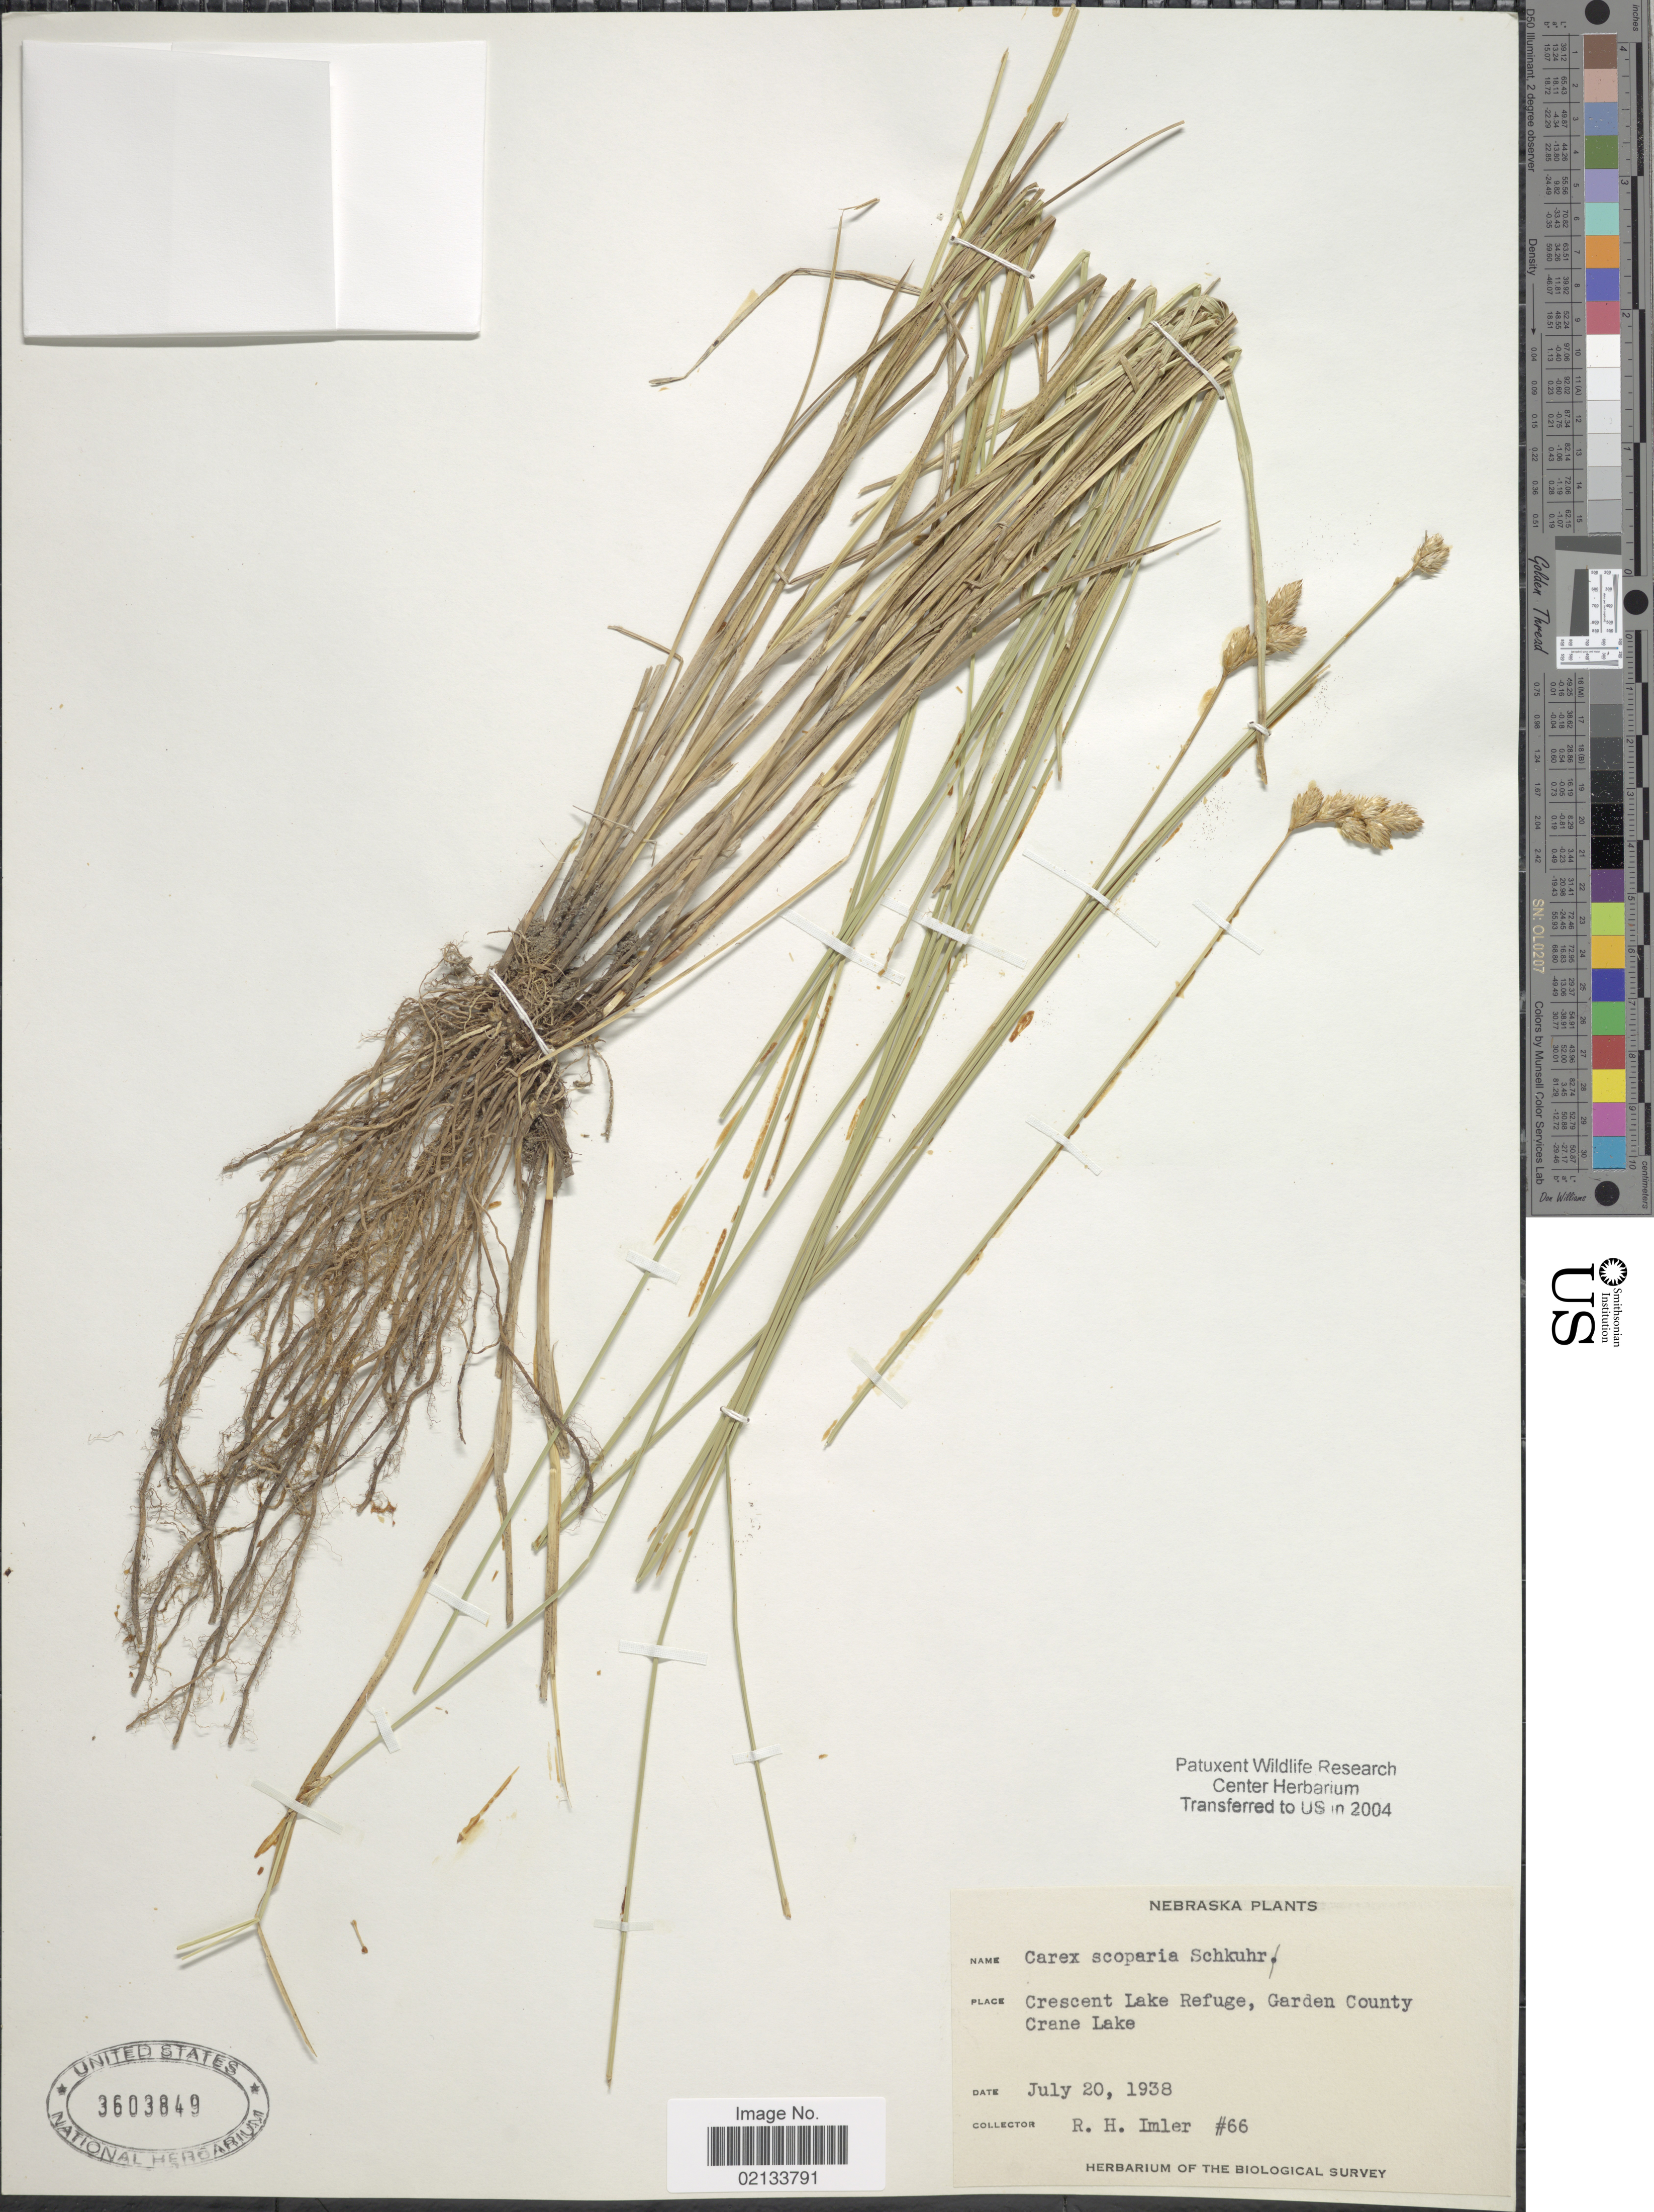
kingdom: Plantae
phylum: Tracheophyta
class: Liliopsida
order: Poales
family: Cyperaceae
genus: Carex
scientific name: Carex scoparia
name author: Schkuhr ex Willd.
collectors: R. Imler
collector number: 66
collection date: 1938-07-20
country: United States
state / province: Nebraska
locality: Crescent Lake Refuge, Garden County, Crane Lake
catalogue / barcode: US 3603849